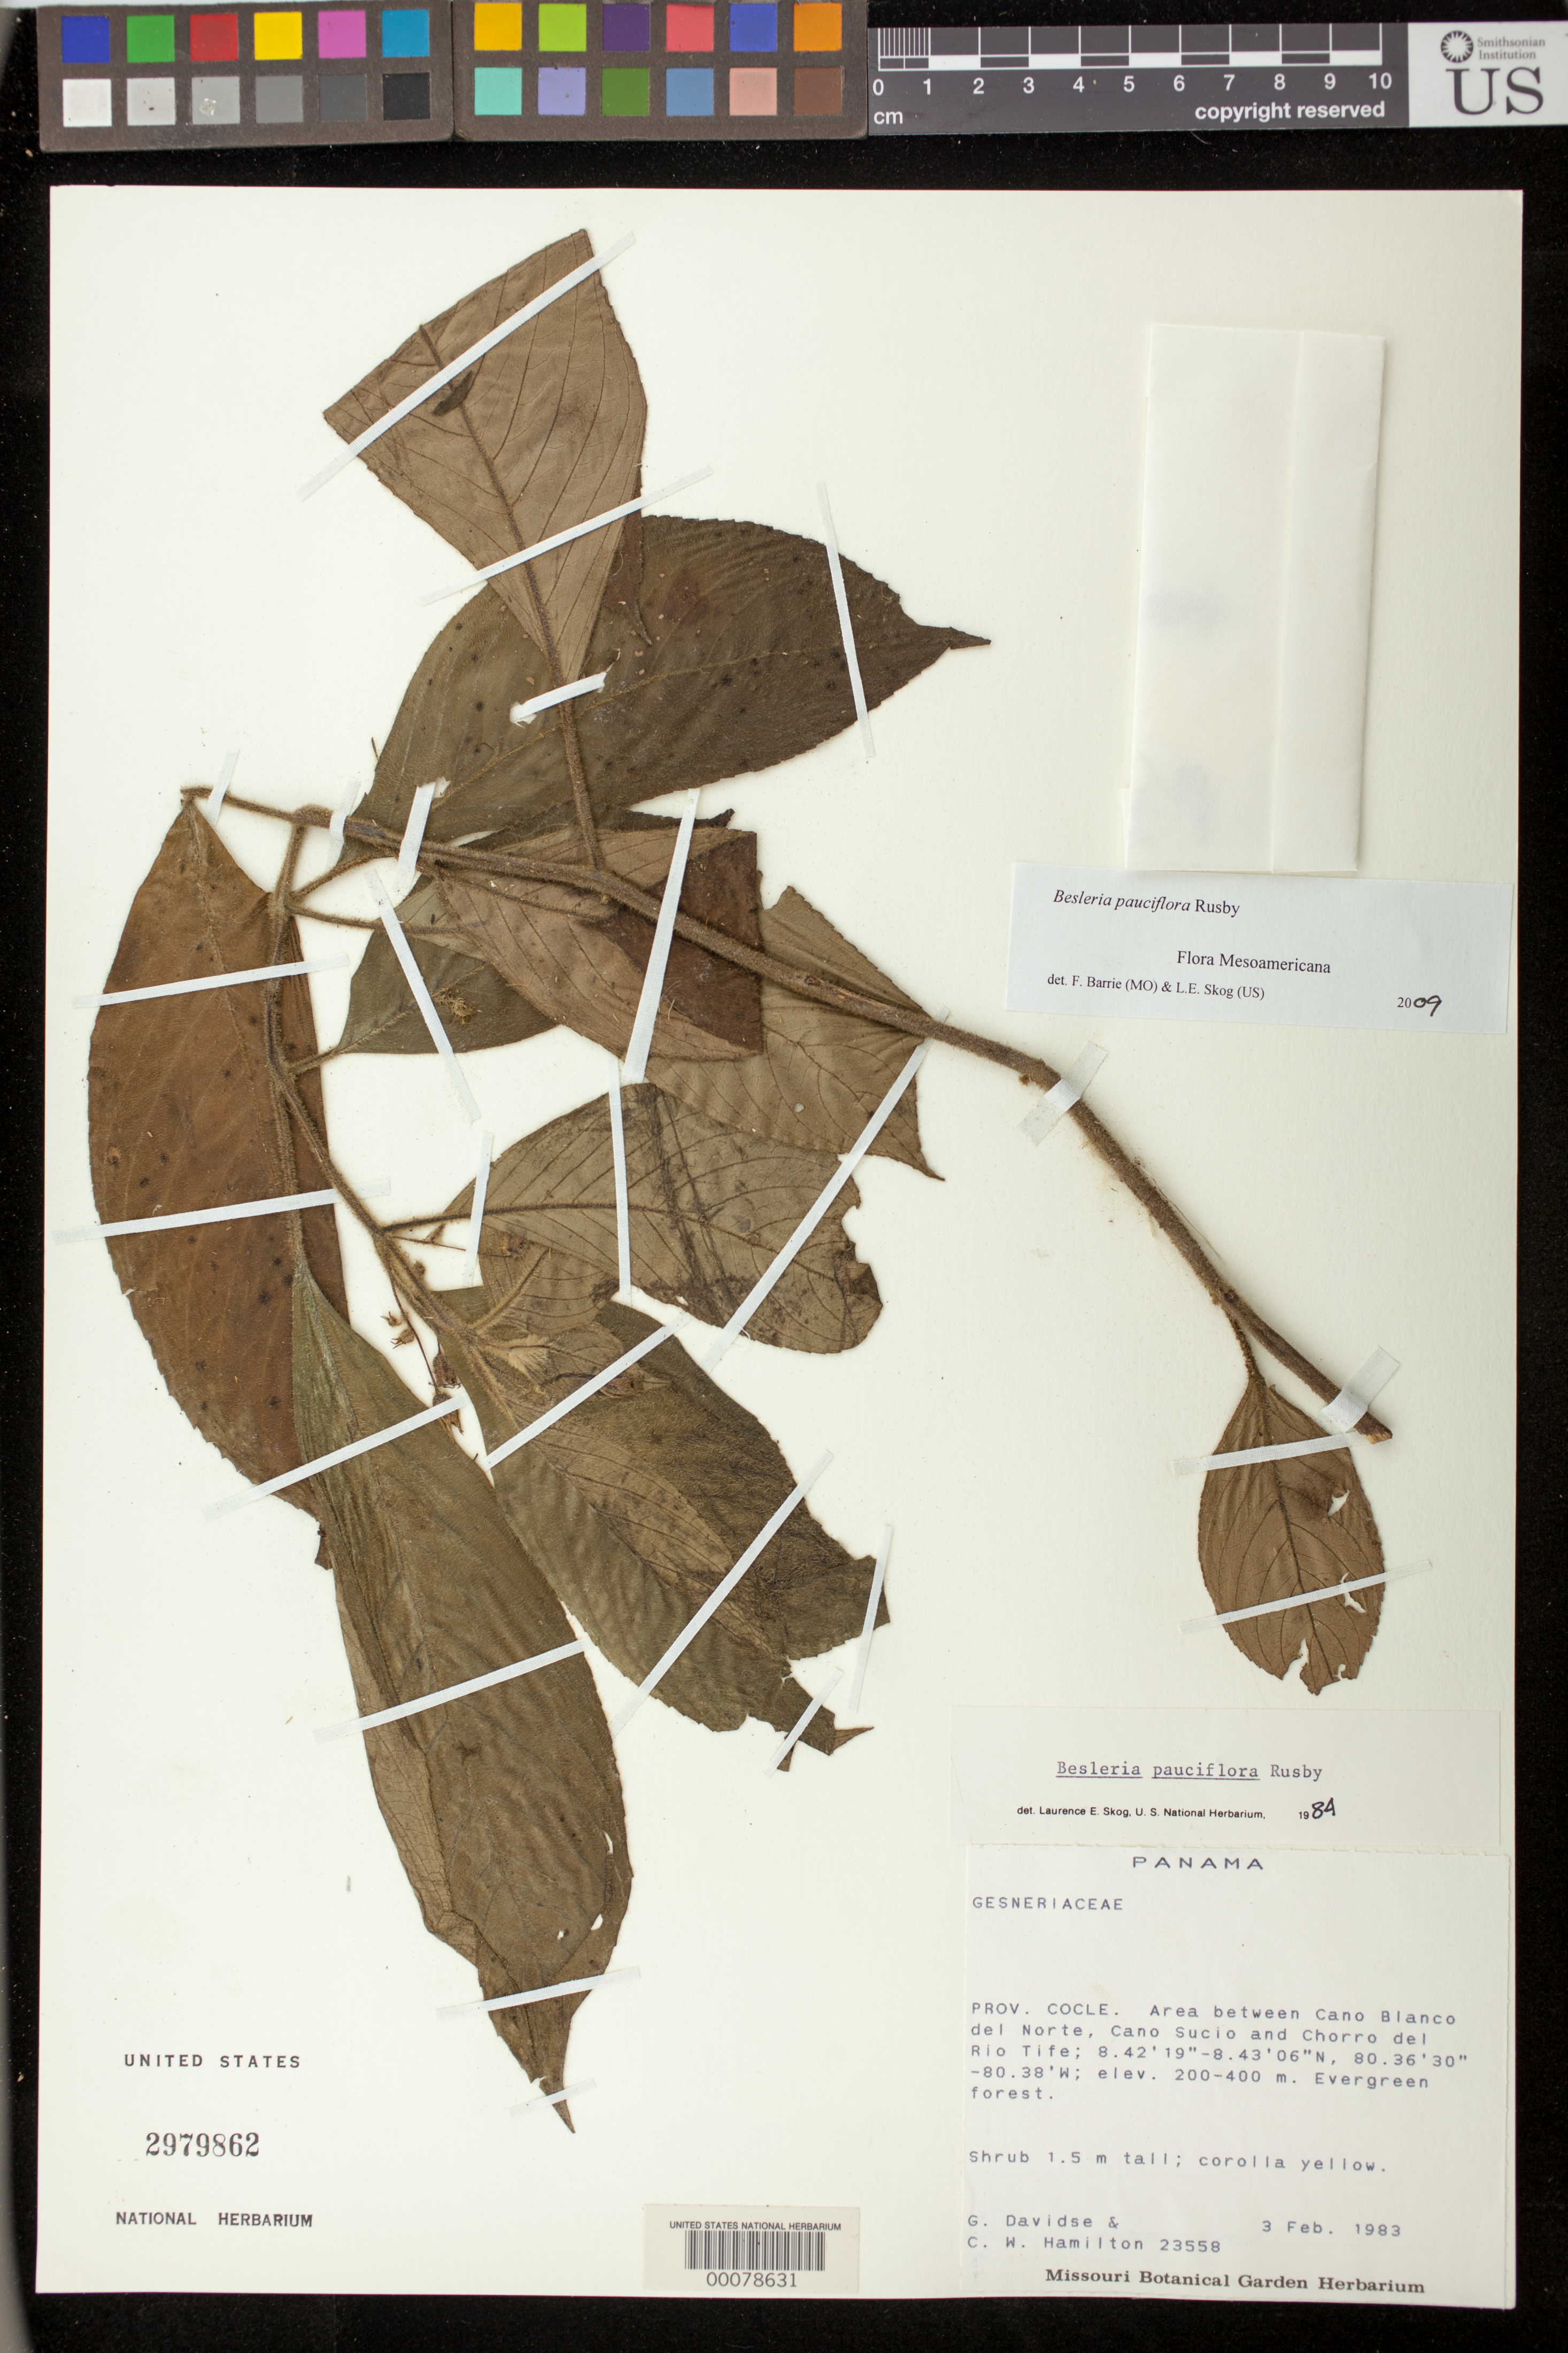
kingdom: Plantae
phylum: Tracheophyta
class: Magnoliopsida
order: Lamiales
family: Gesneriaceae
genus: Besleria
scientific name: Besleria pauciflora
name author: Rusby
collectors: G. Davidse & C. W. Hamilton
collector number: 23558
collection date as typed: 03 Feb 1983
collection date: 1983-02-03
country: Panama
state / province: Coclé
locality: Area between Cano Blanco del Norte, Cano Sucio and Chorro del Rio Tife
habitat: Evergreen forest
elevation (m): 200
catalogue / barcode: US 2979862